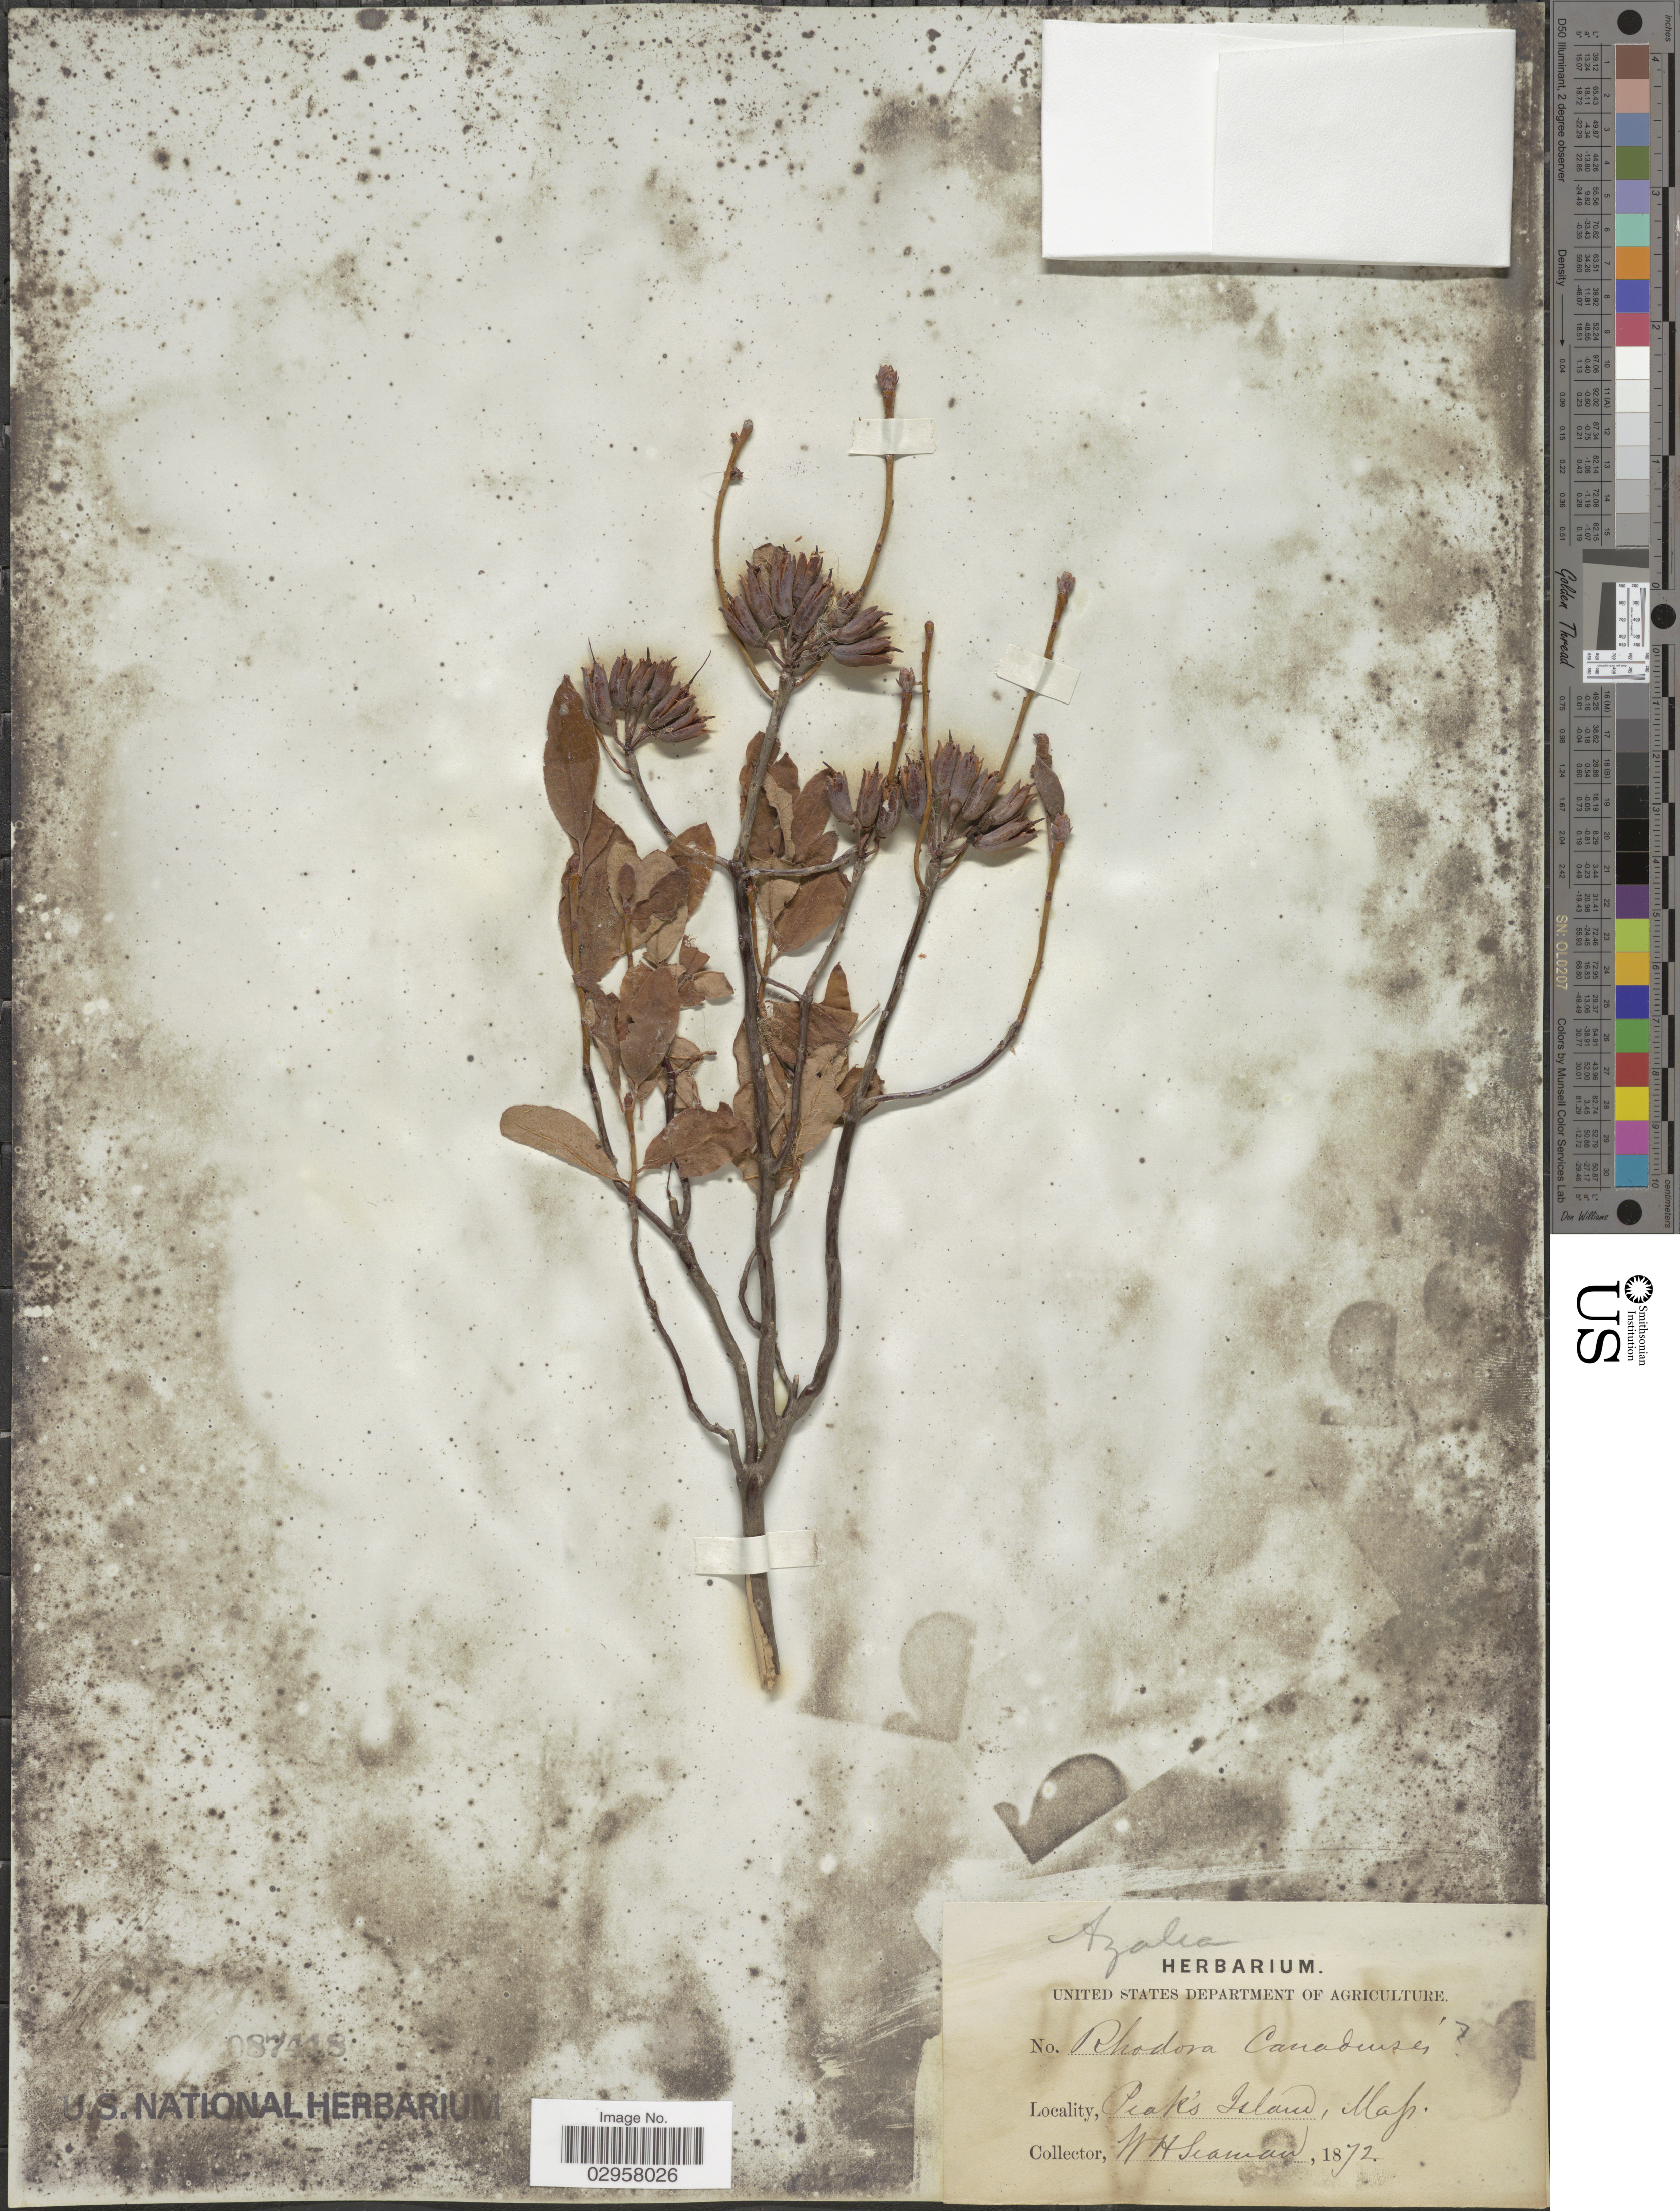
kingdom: Plantae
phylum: Tracheophyta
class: Magnoliopsida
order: Ericales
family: Ericaceae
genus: Rhododendron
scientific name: Rhododendron canadense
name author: (L.) Torr.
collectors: W. Seaman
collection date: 1872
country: United States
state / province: Massachusetts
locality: Peak's Island.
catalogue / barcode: US 87448